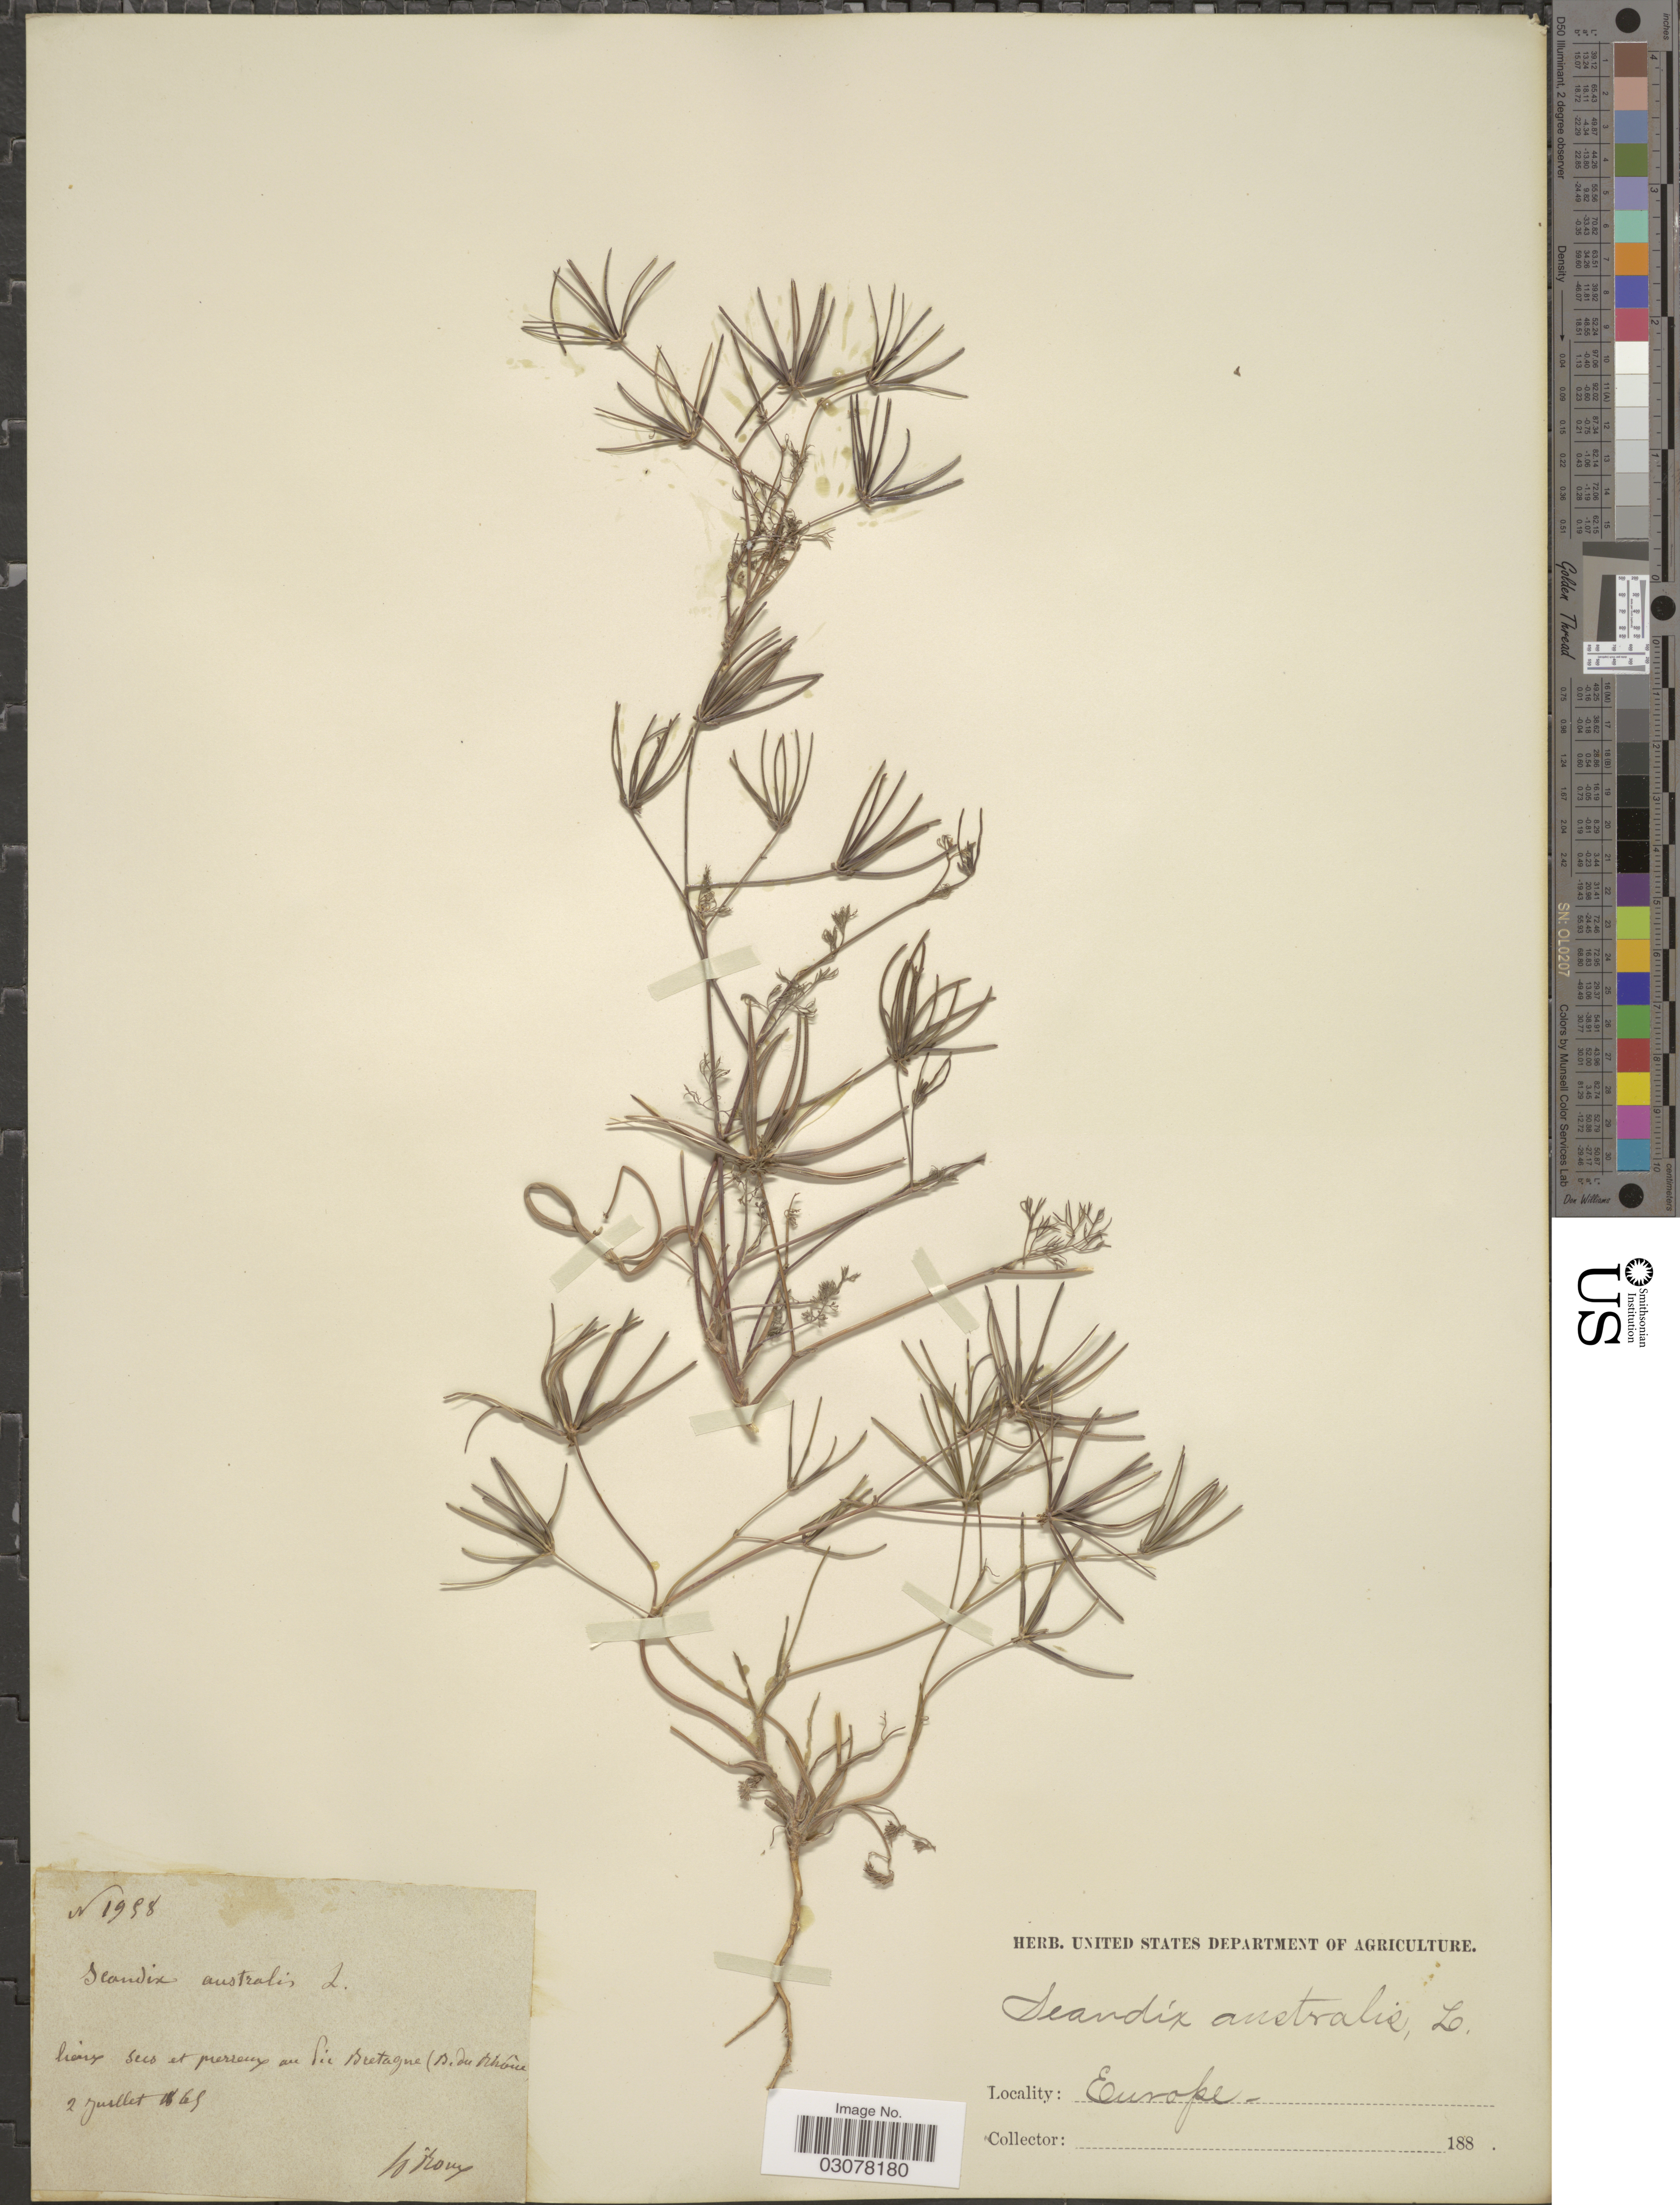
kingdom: Plantae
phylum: Tracheophyta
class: Magnoliopsida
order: Apiales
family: Apiaceae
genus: Scandix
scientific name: Scandix australis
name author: L.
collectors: Roux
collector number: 1958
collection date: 1865-07-02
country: France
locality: Europe. Pie [interpreted] Bretagne (B. du Rhône.